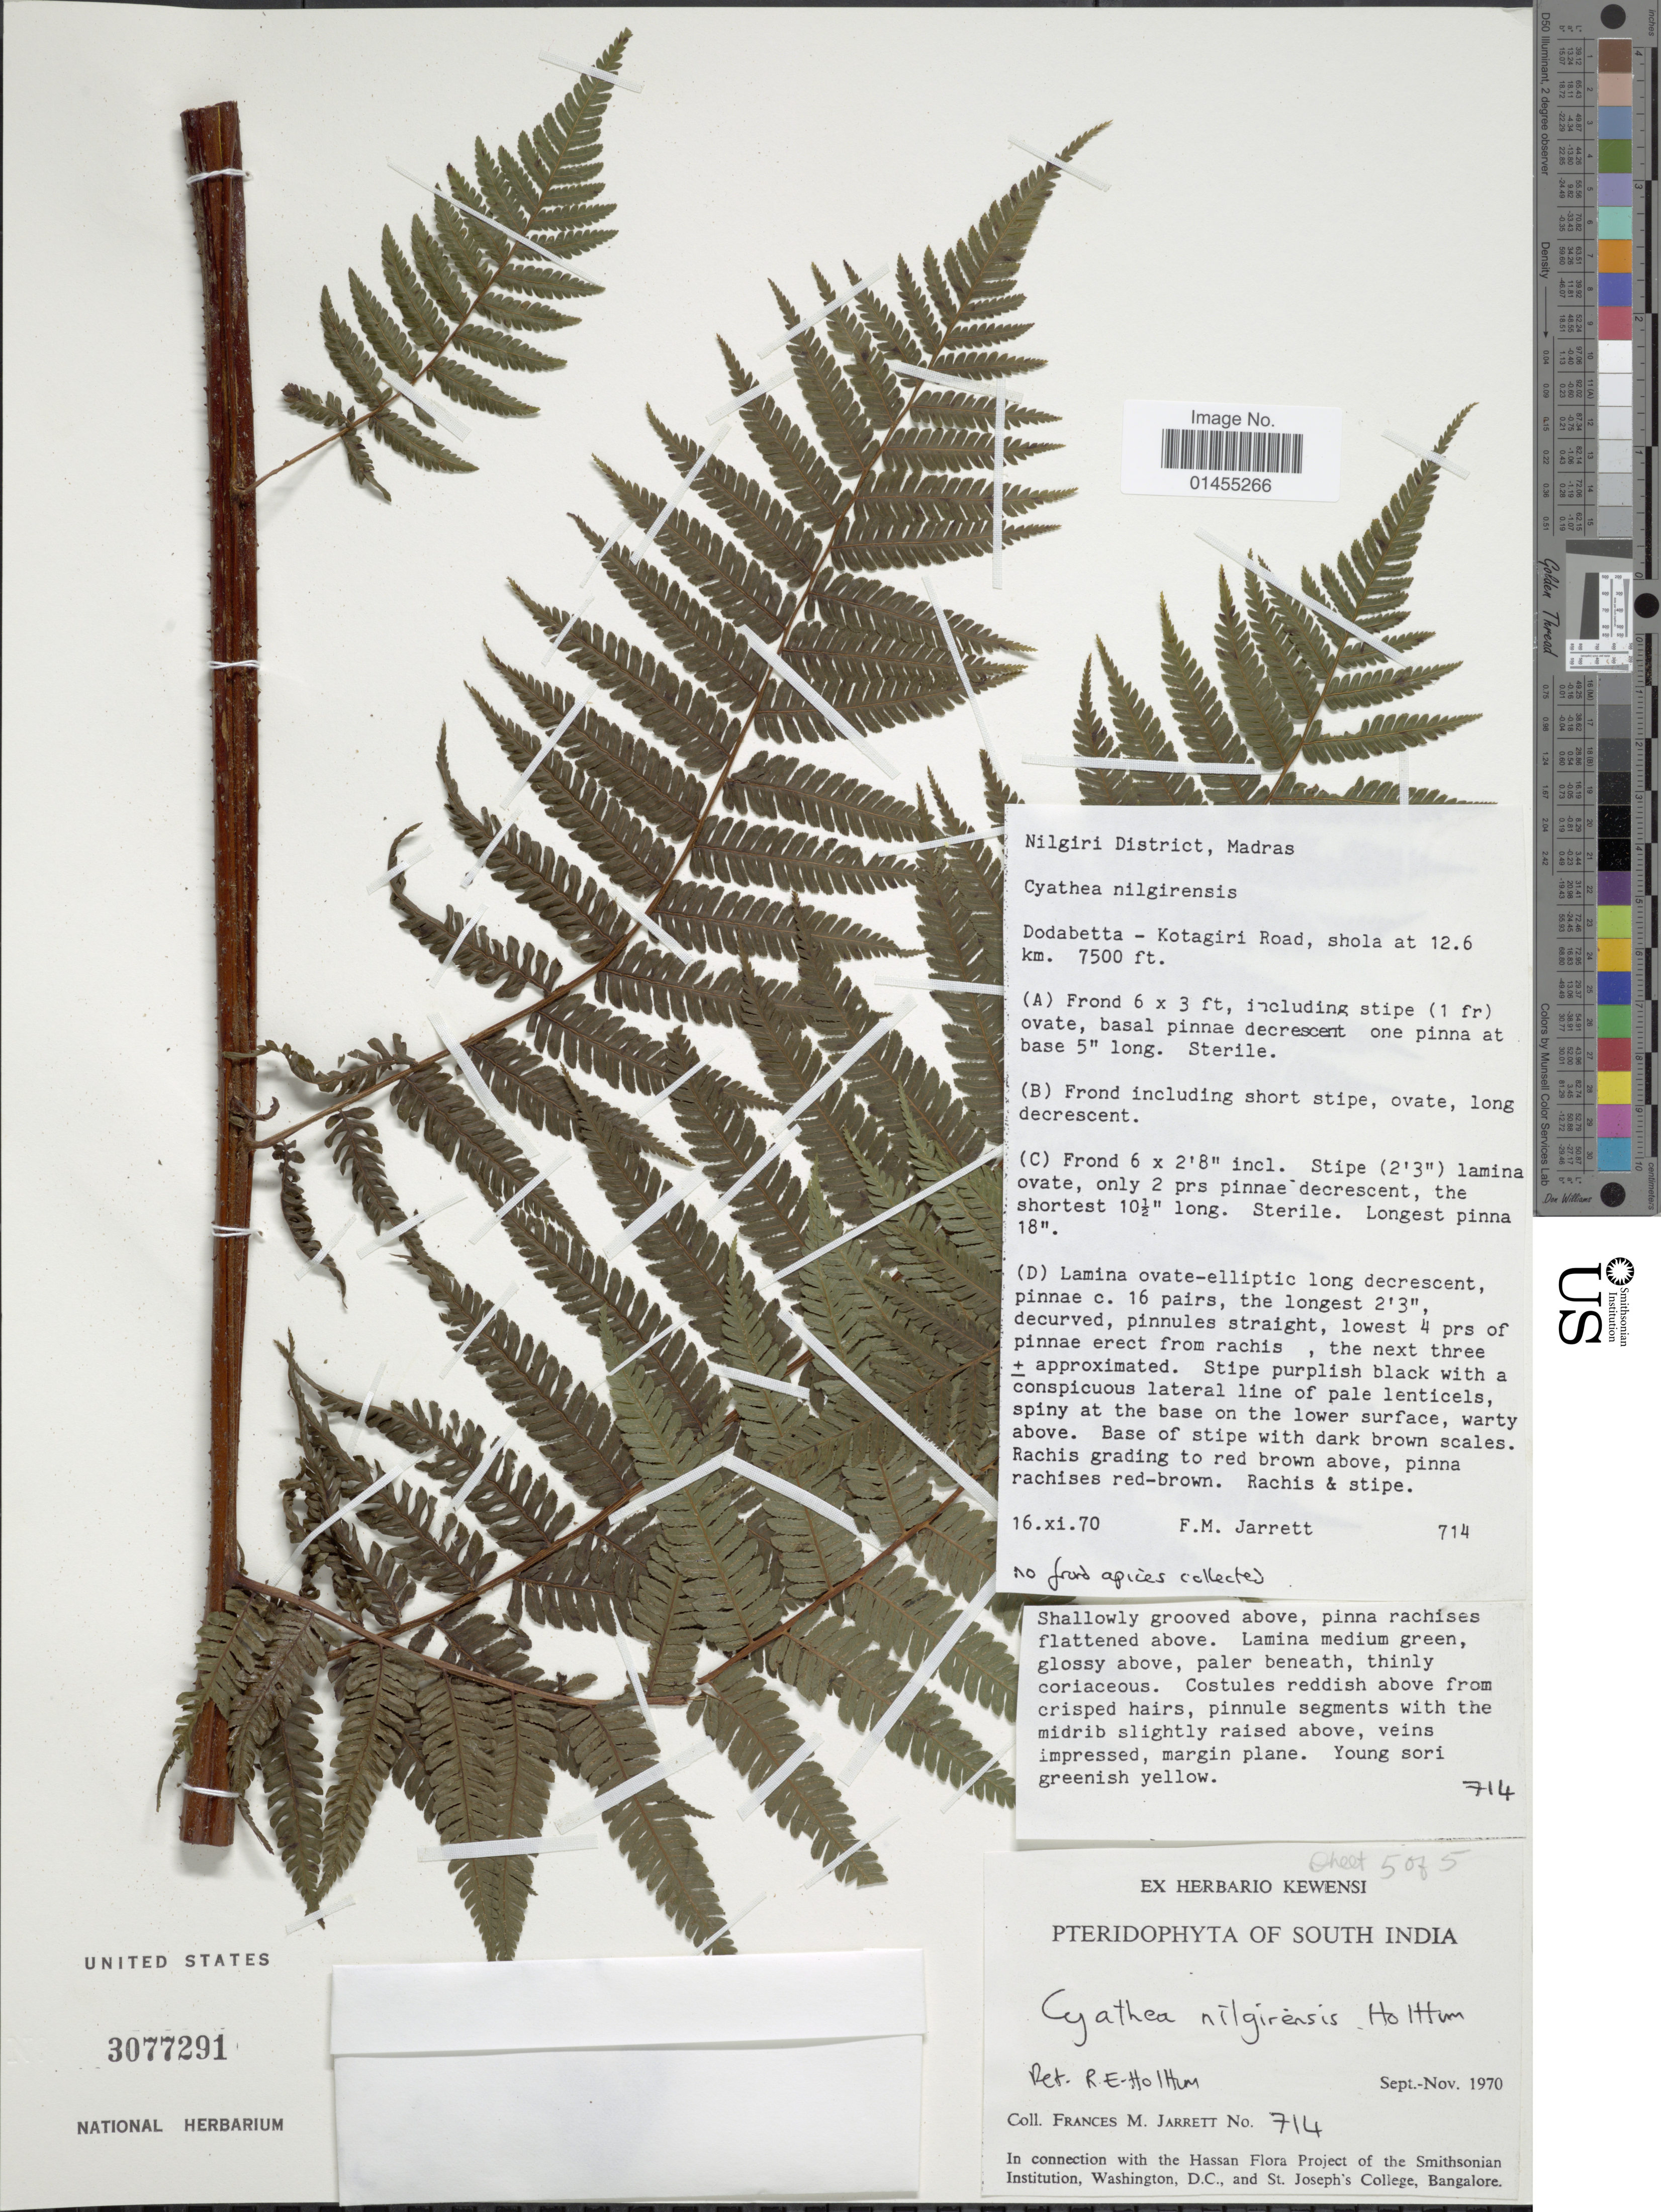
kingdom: Plantae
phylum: Tracheophyta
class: Polypodiopsida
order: Cyatheales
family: Cyatheaceae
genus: Alsophila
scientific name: Alsophila nilgirensis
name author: (Holttum) B.K. Nayar & S. Kaur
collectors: F. M. Jarrett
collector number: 714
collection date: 1970-11-16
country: India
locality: South India, Nilgiri District, Madras. Dodabetta - Kotaigiri Road, shola at 12.6 km.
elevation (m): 2286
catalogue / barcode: US 3077291